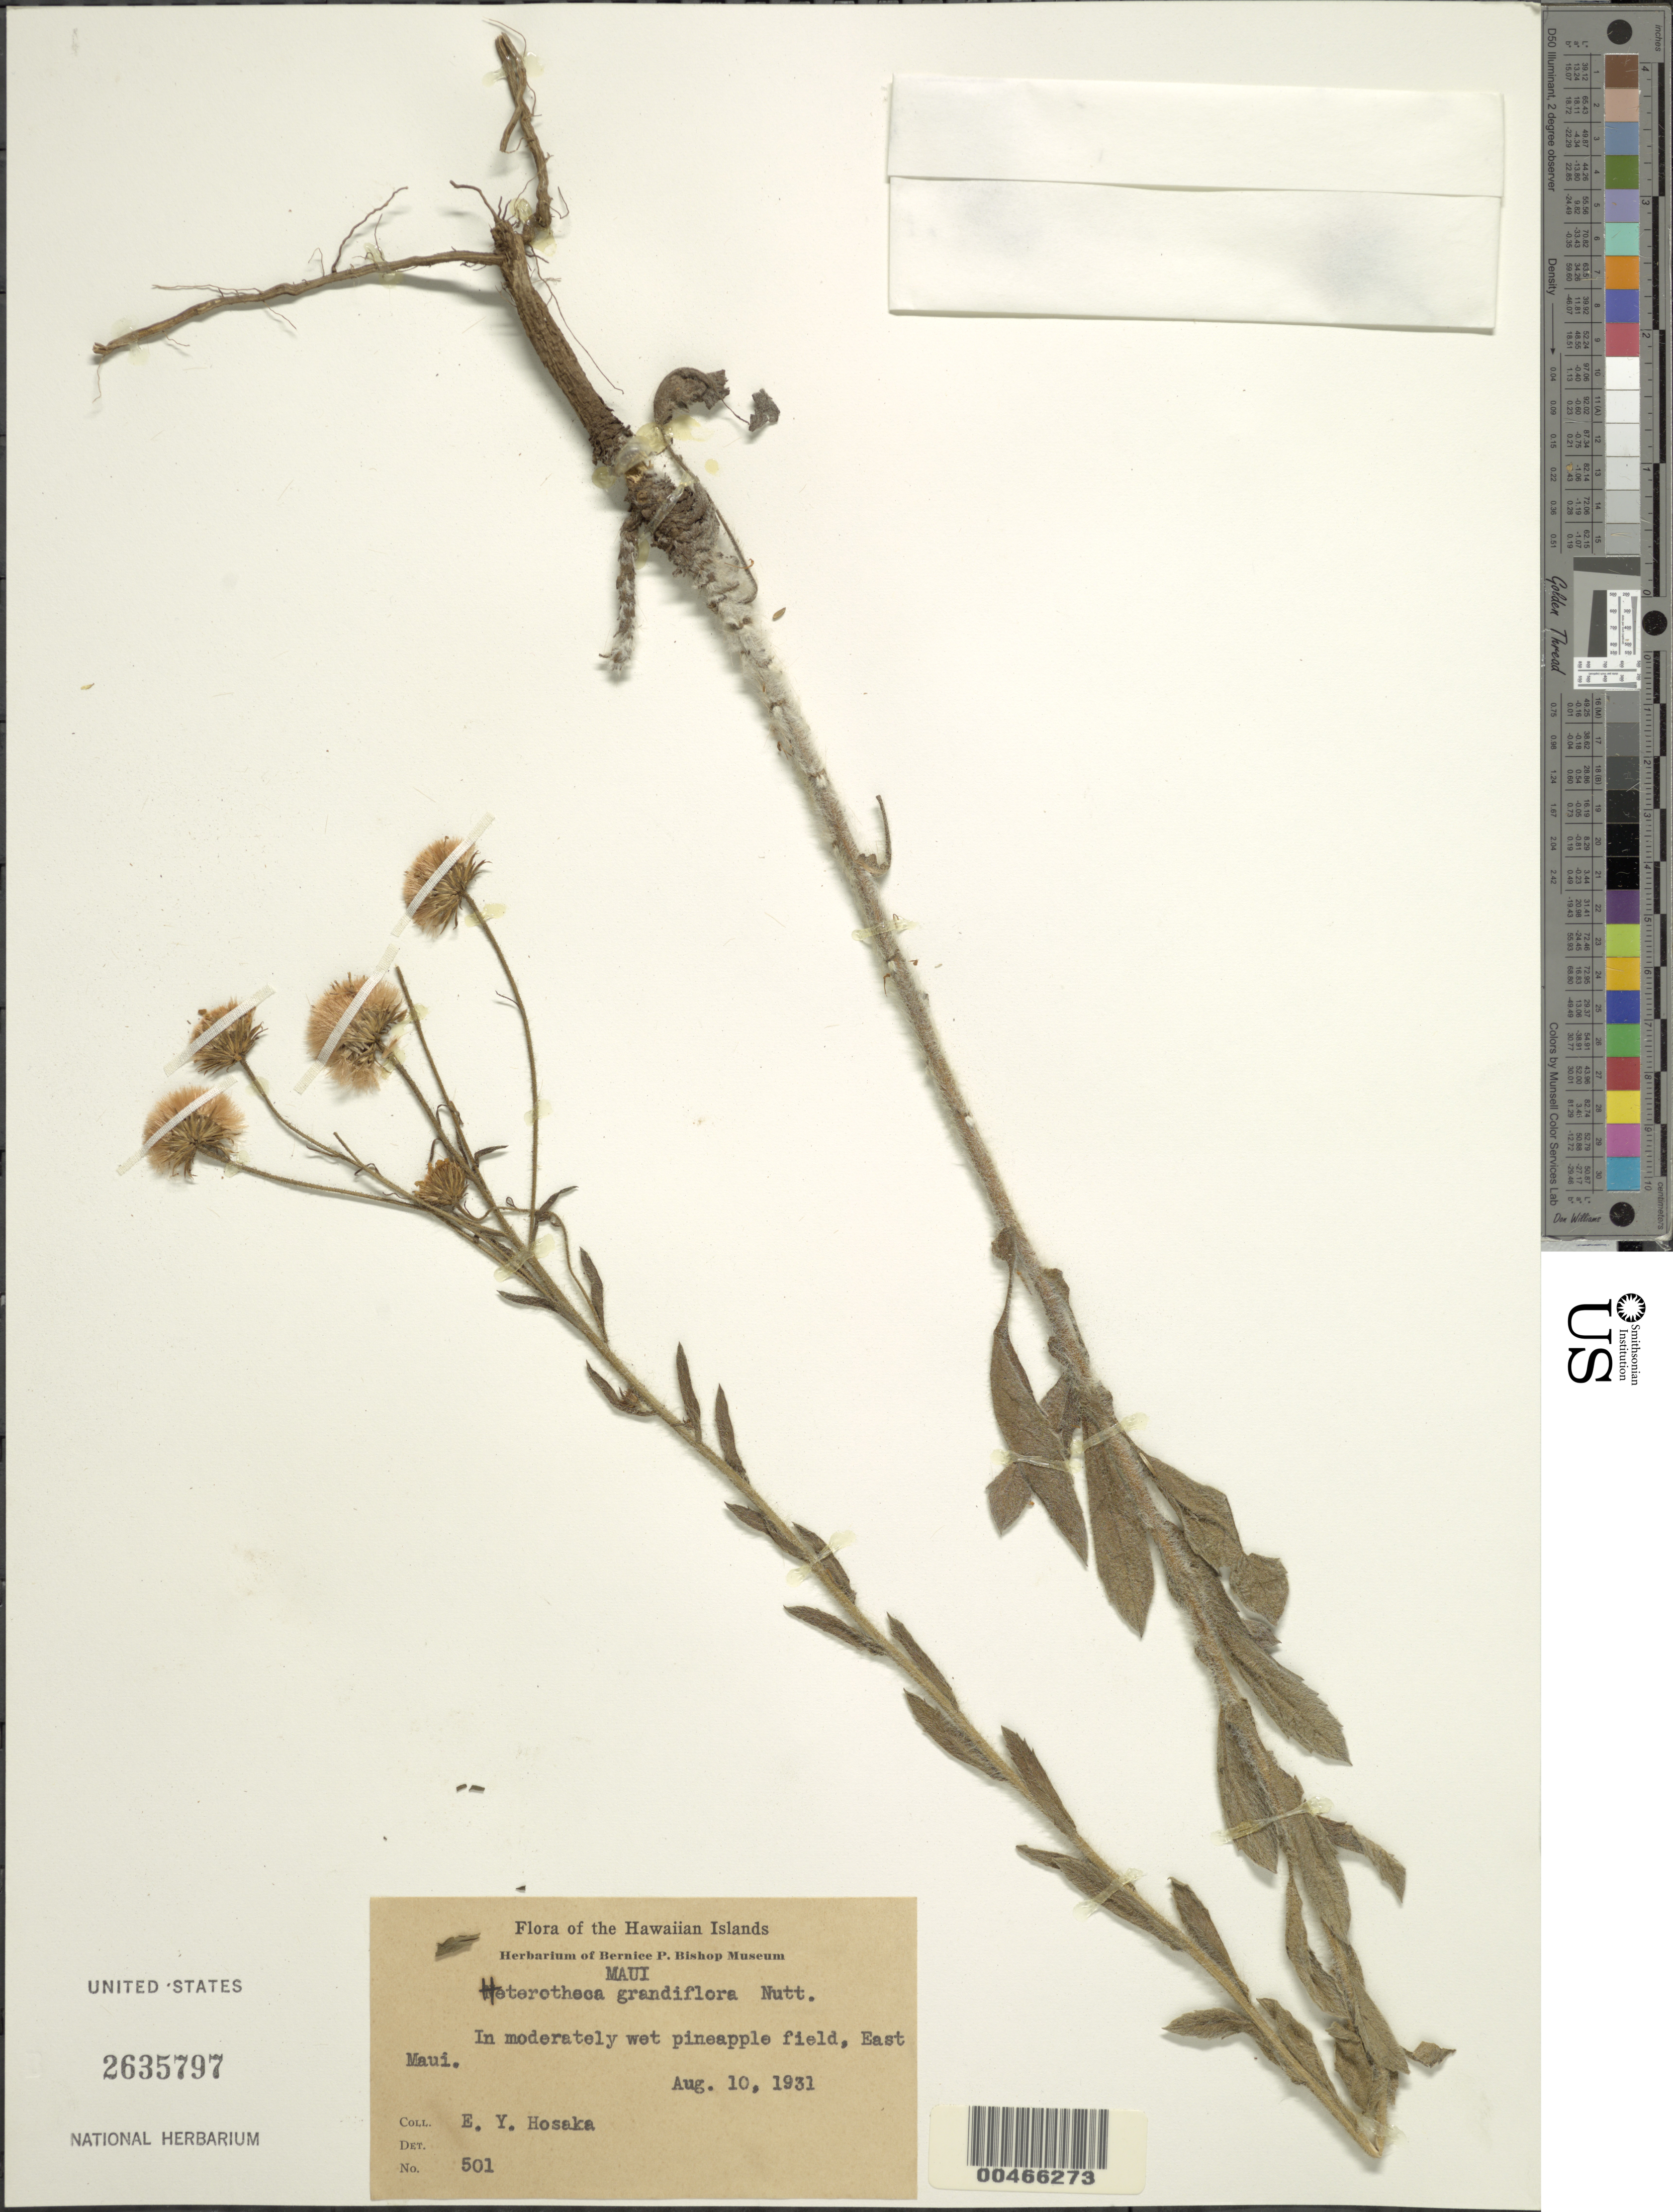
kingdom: Plantae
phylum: Tracheophyta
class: Magnoliopsida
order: Asterales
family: Asteraceae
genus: Heterotheca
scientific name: Heterotheca grandiflora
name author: Nutt.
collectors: E. Y. Hosaka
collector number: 501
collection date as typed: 10 Aug 1931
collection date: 1931-08-10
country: United States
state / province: Hawaii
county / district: Maui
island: Maui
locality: E Maui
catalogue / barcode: US 2635797